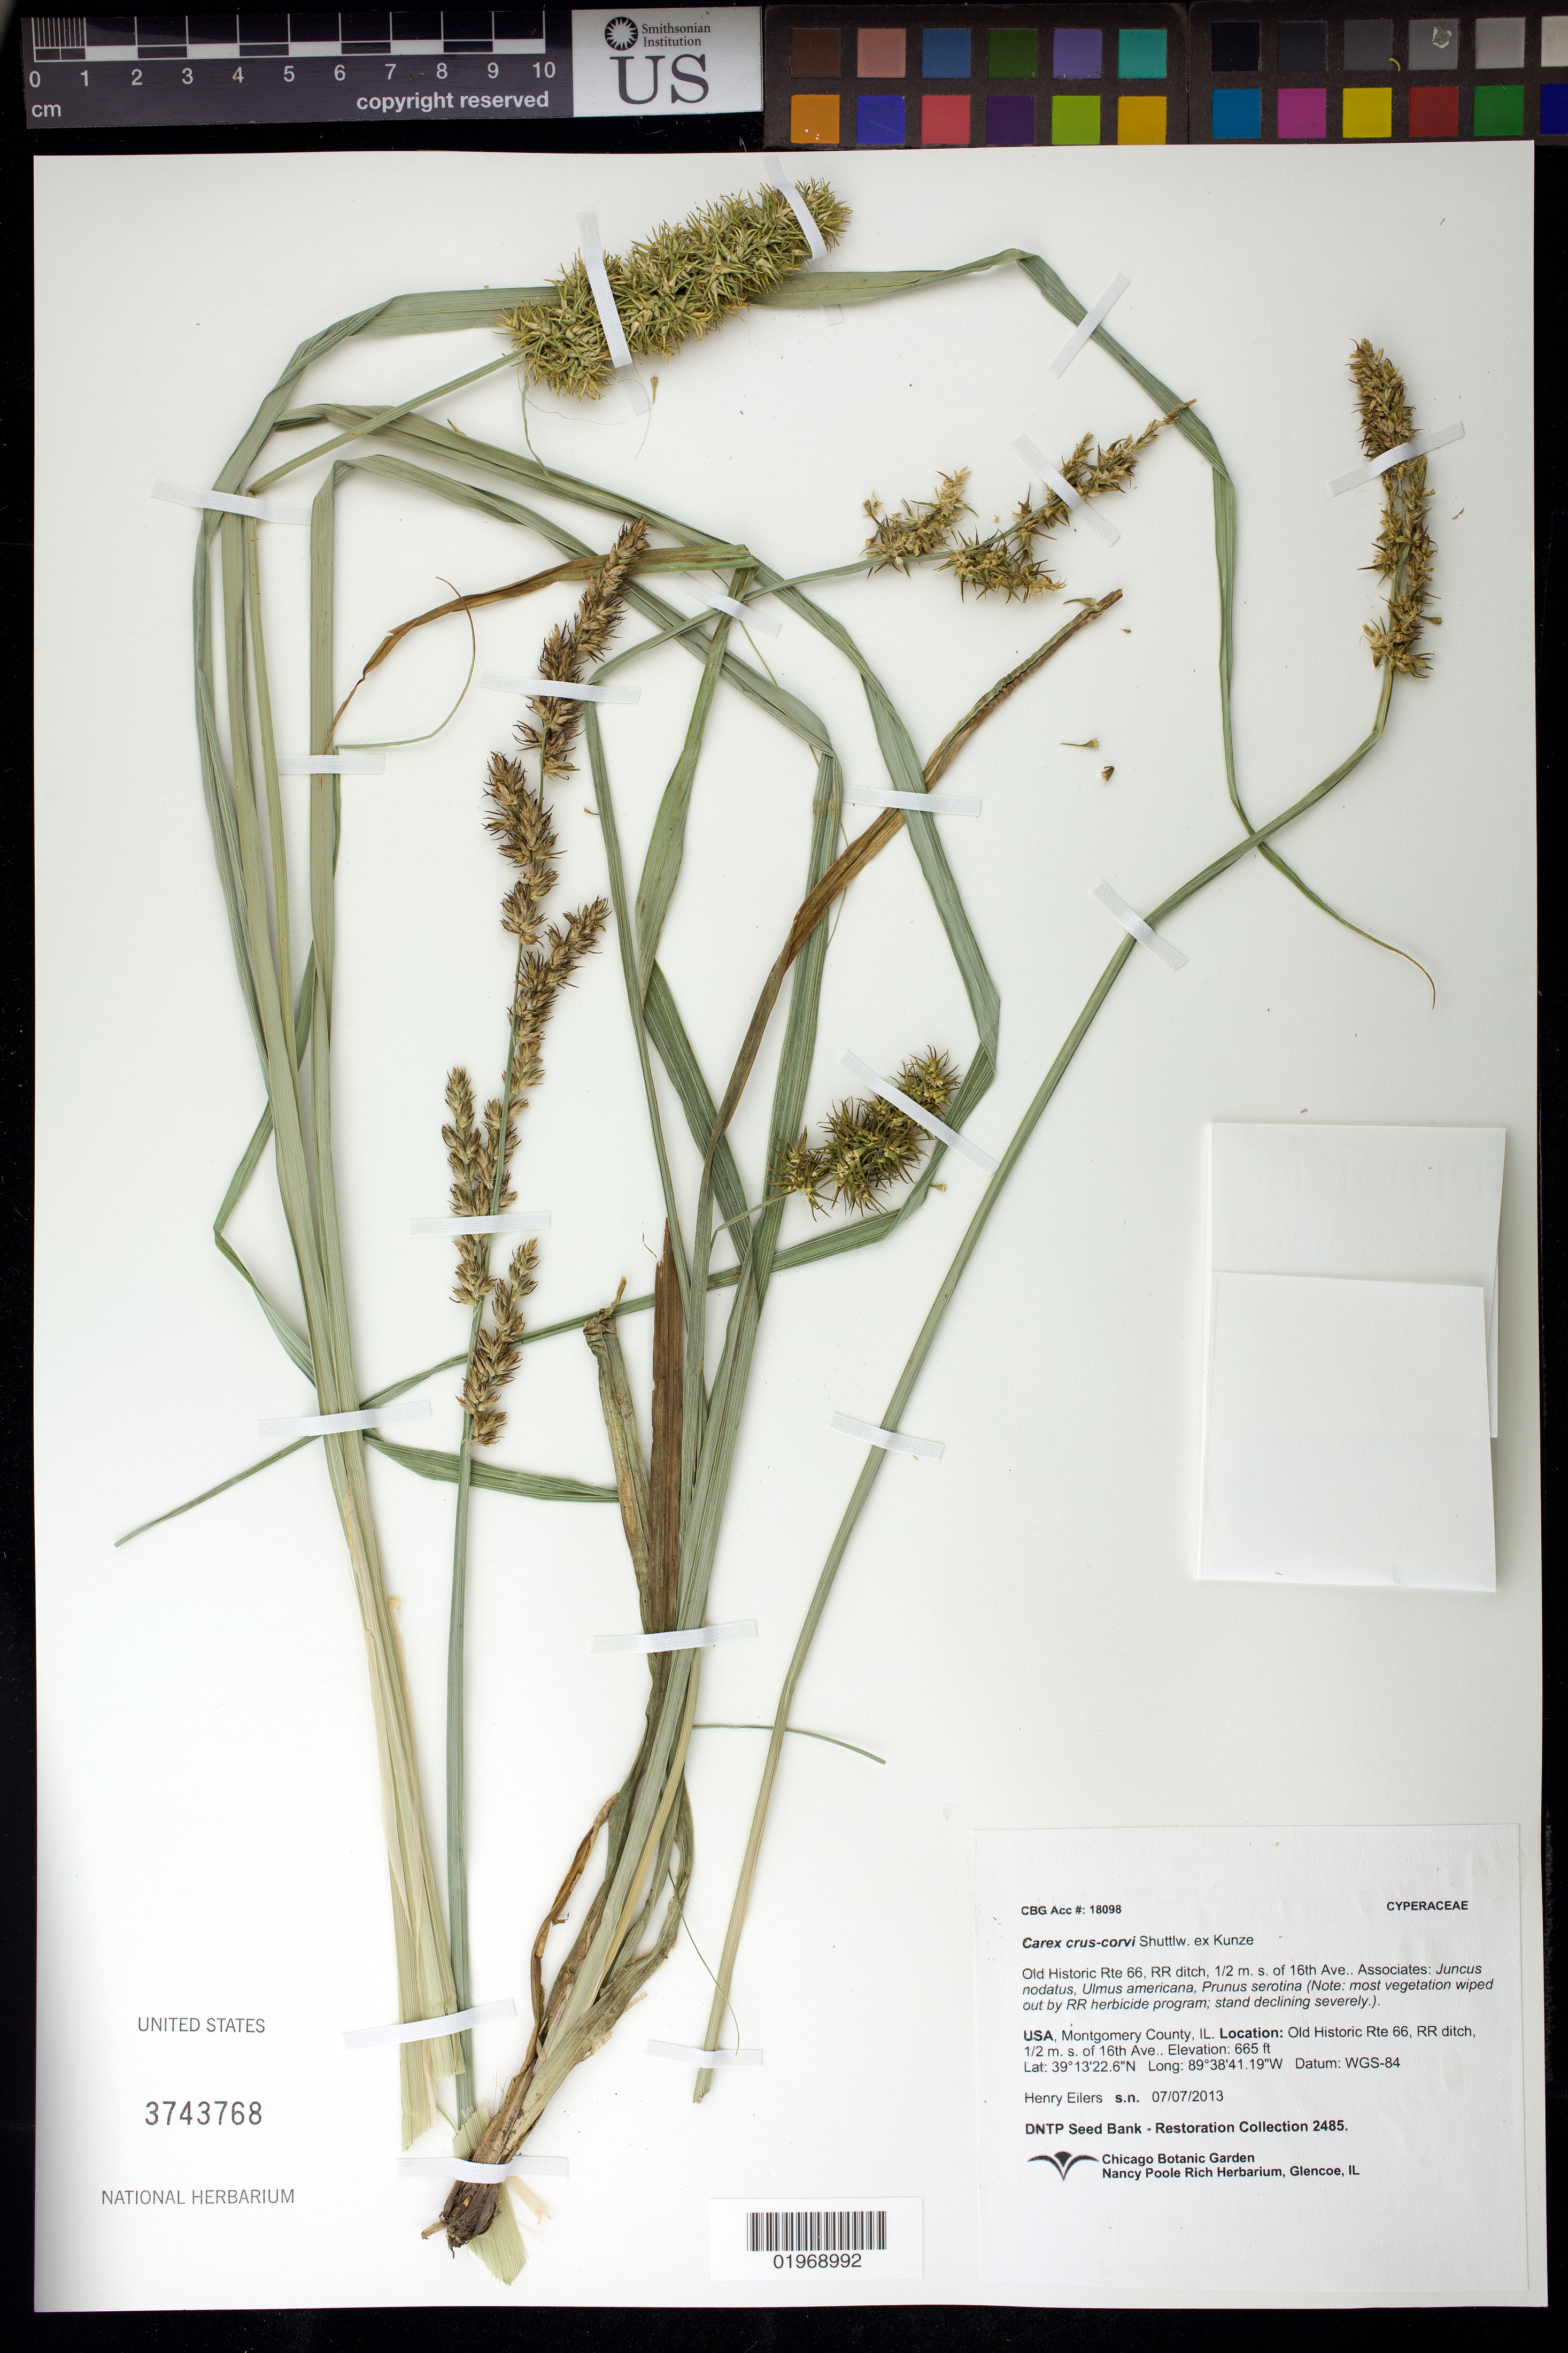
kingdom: Plantae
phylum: Tracheophyta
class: Liliopsida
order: Poales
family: Cyperaceae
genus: Carex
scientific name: Carex crus-corvi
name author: Shuttlew. ex Kunze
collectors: H. Eilers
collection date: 2013-07-07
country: United States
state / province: Illinois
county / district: Montgomery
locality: Old Historic Rte 66, S of 16 th Ave.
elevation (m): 203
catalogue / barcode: US 3743768